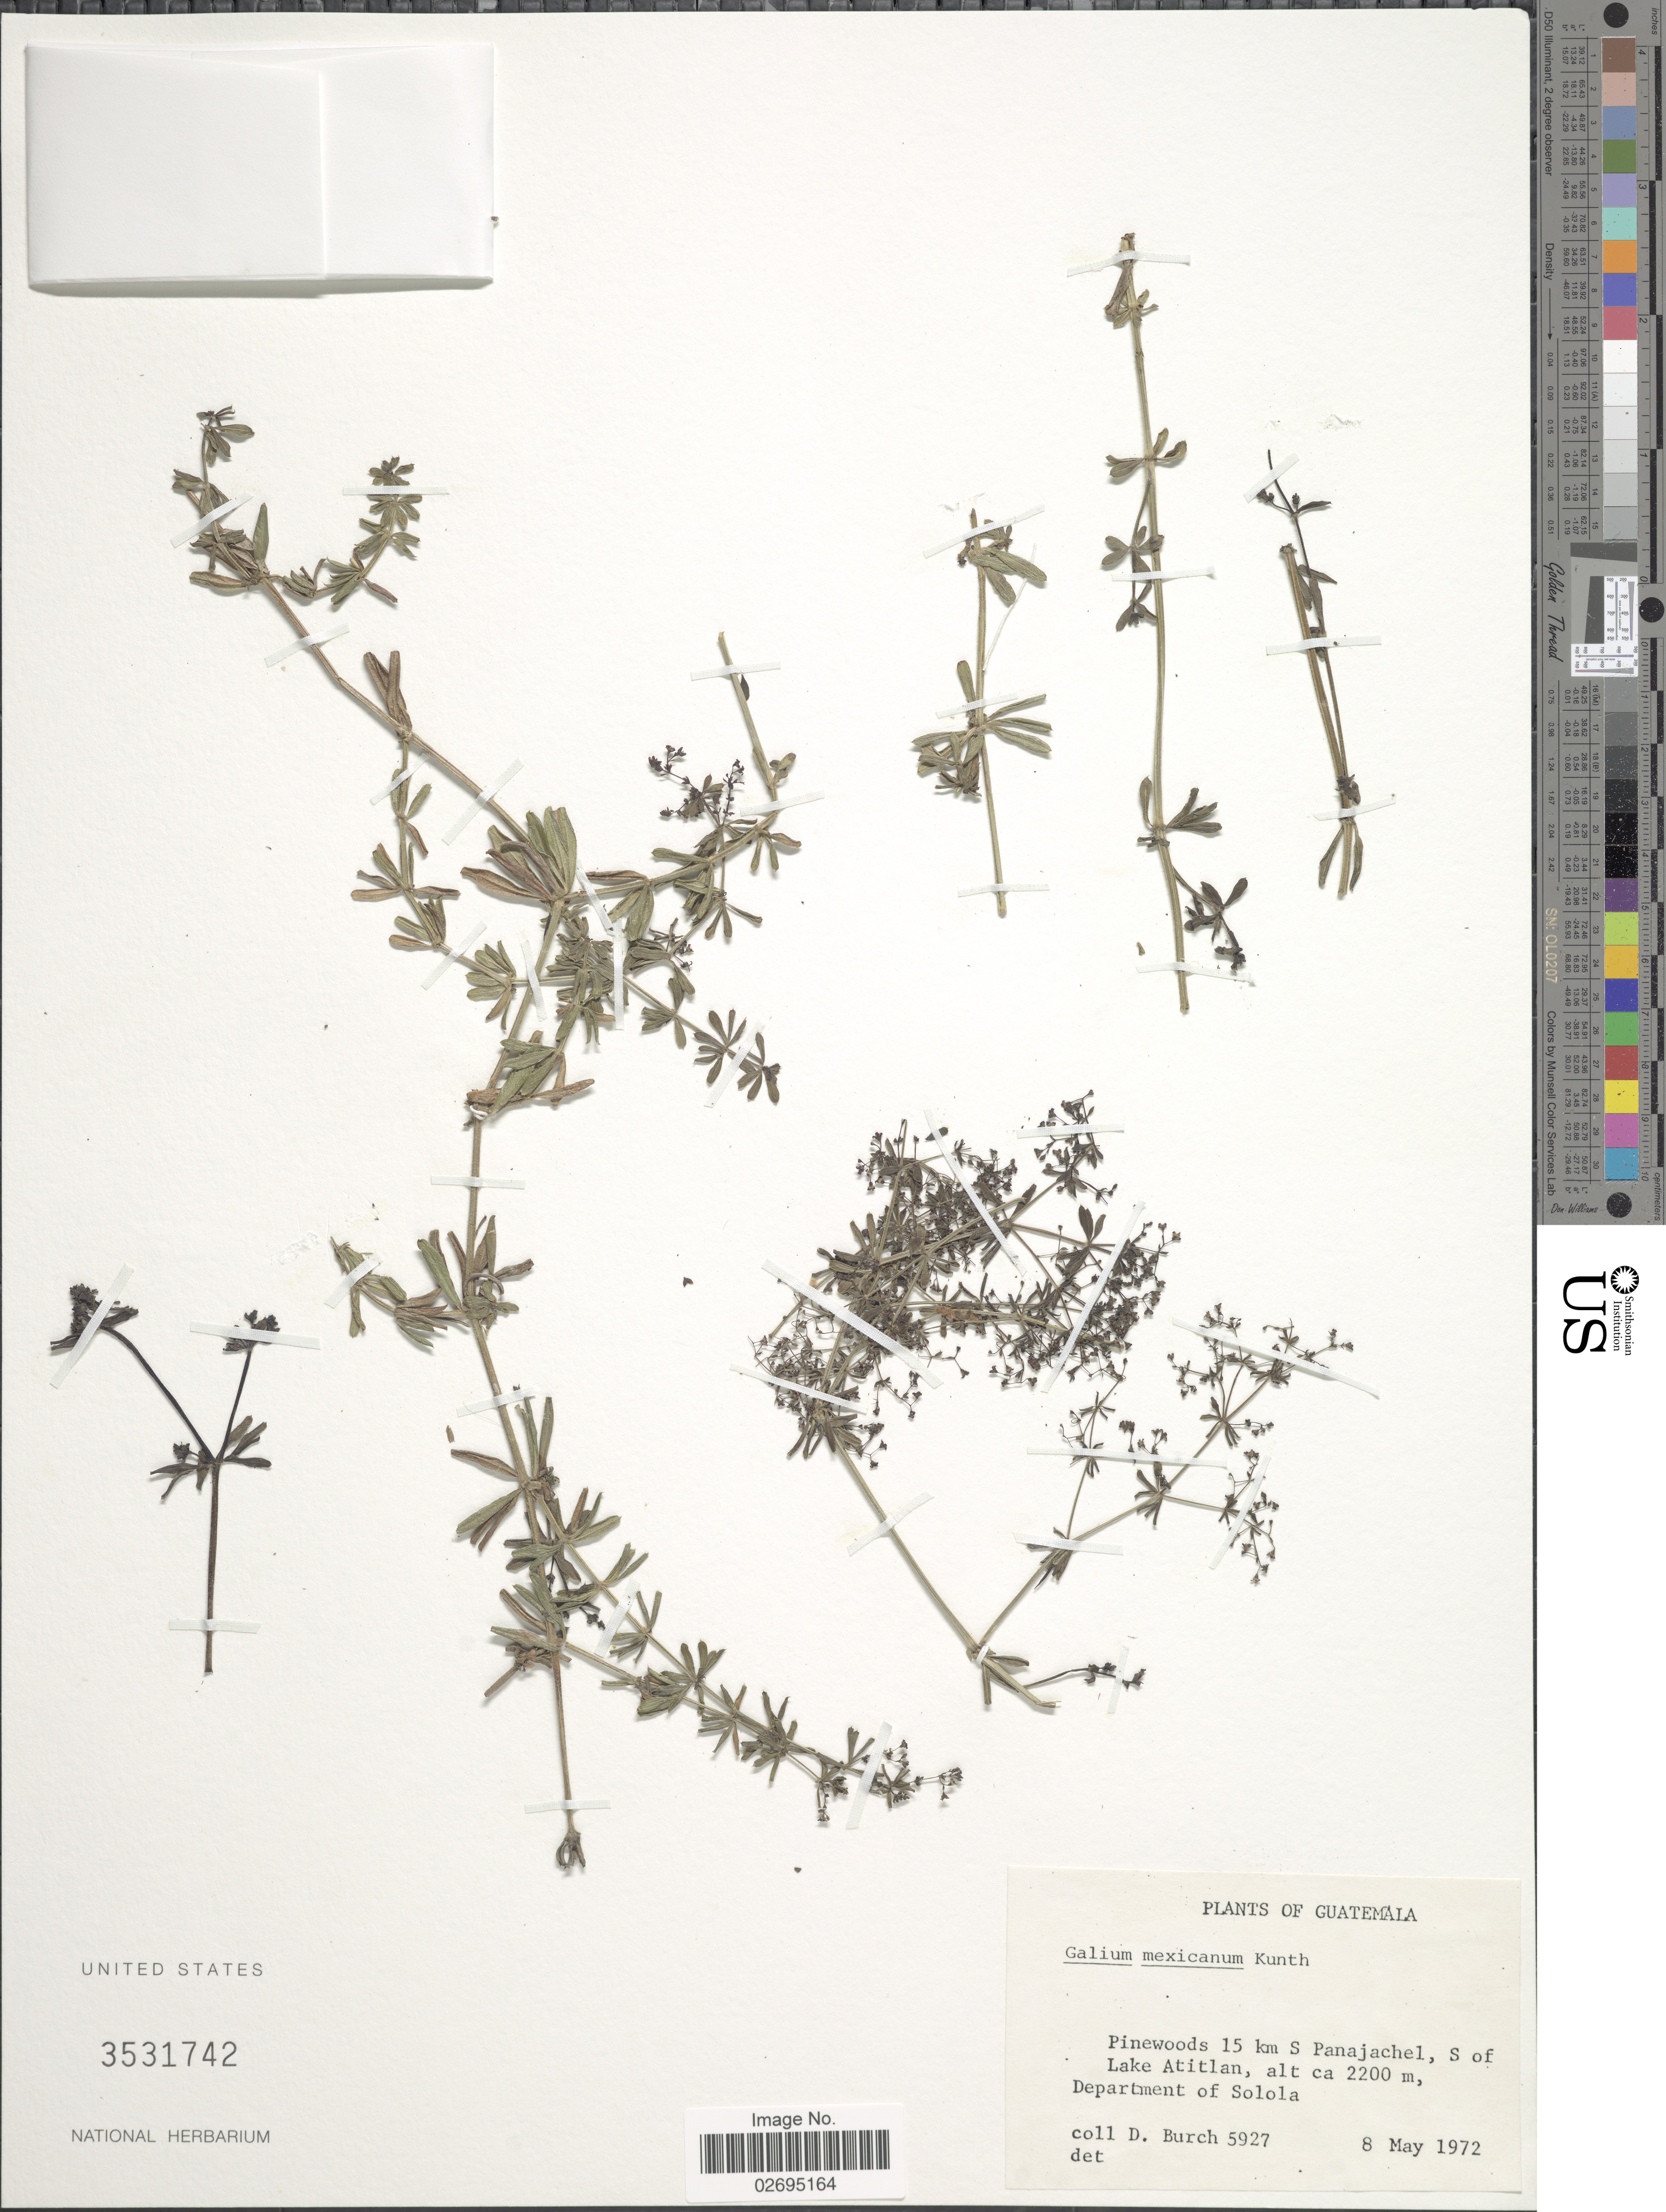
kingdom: Plantae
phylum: Tracheophyta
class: Magnoliopsida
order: Gentianales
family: Rubiaceae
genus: Galium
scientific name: Galium mexicanum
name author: Kunth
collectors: D. Burch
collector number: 5927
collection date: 1972-05-08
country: Guatemala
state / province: Sololá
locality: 15 km S Panajachel, S of Lake Atitlan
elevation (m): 2200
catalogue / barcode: US 3531742